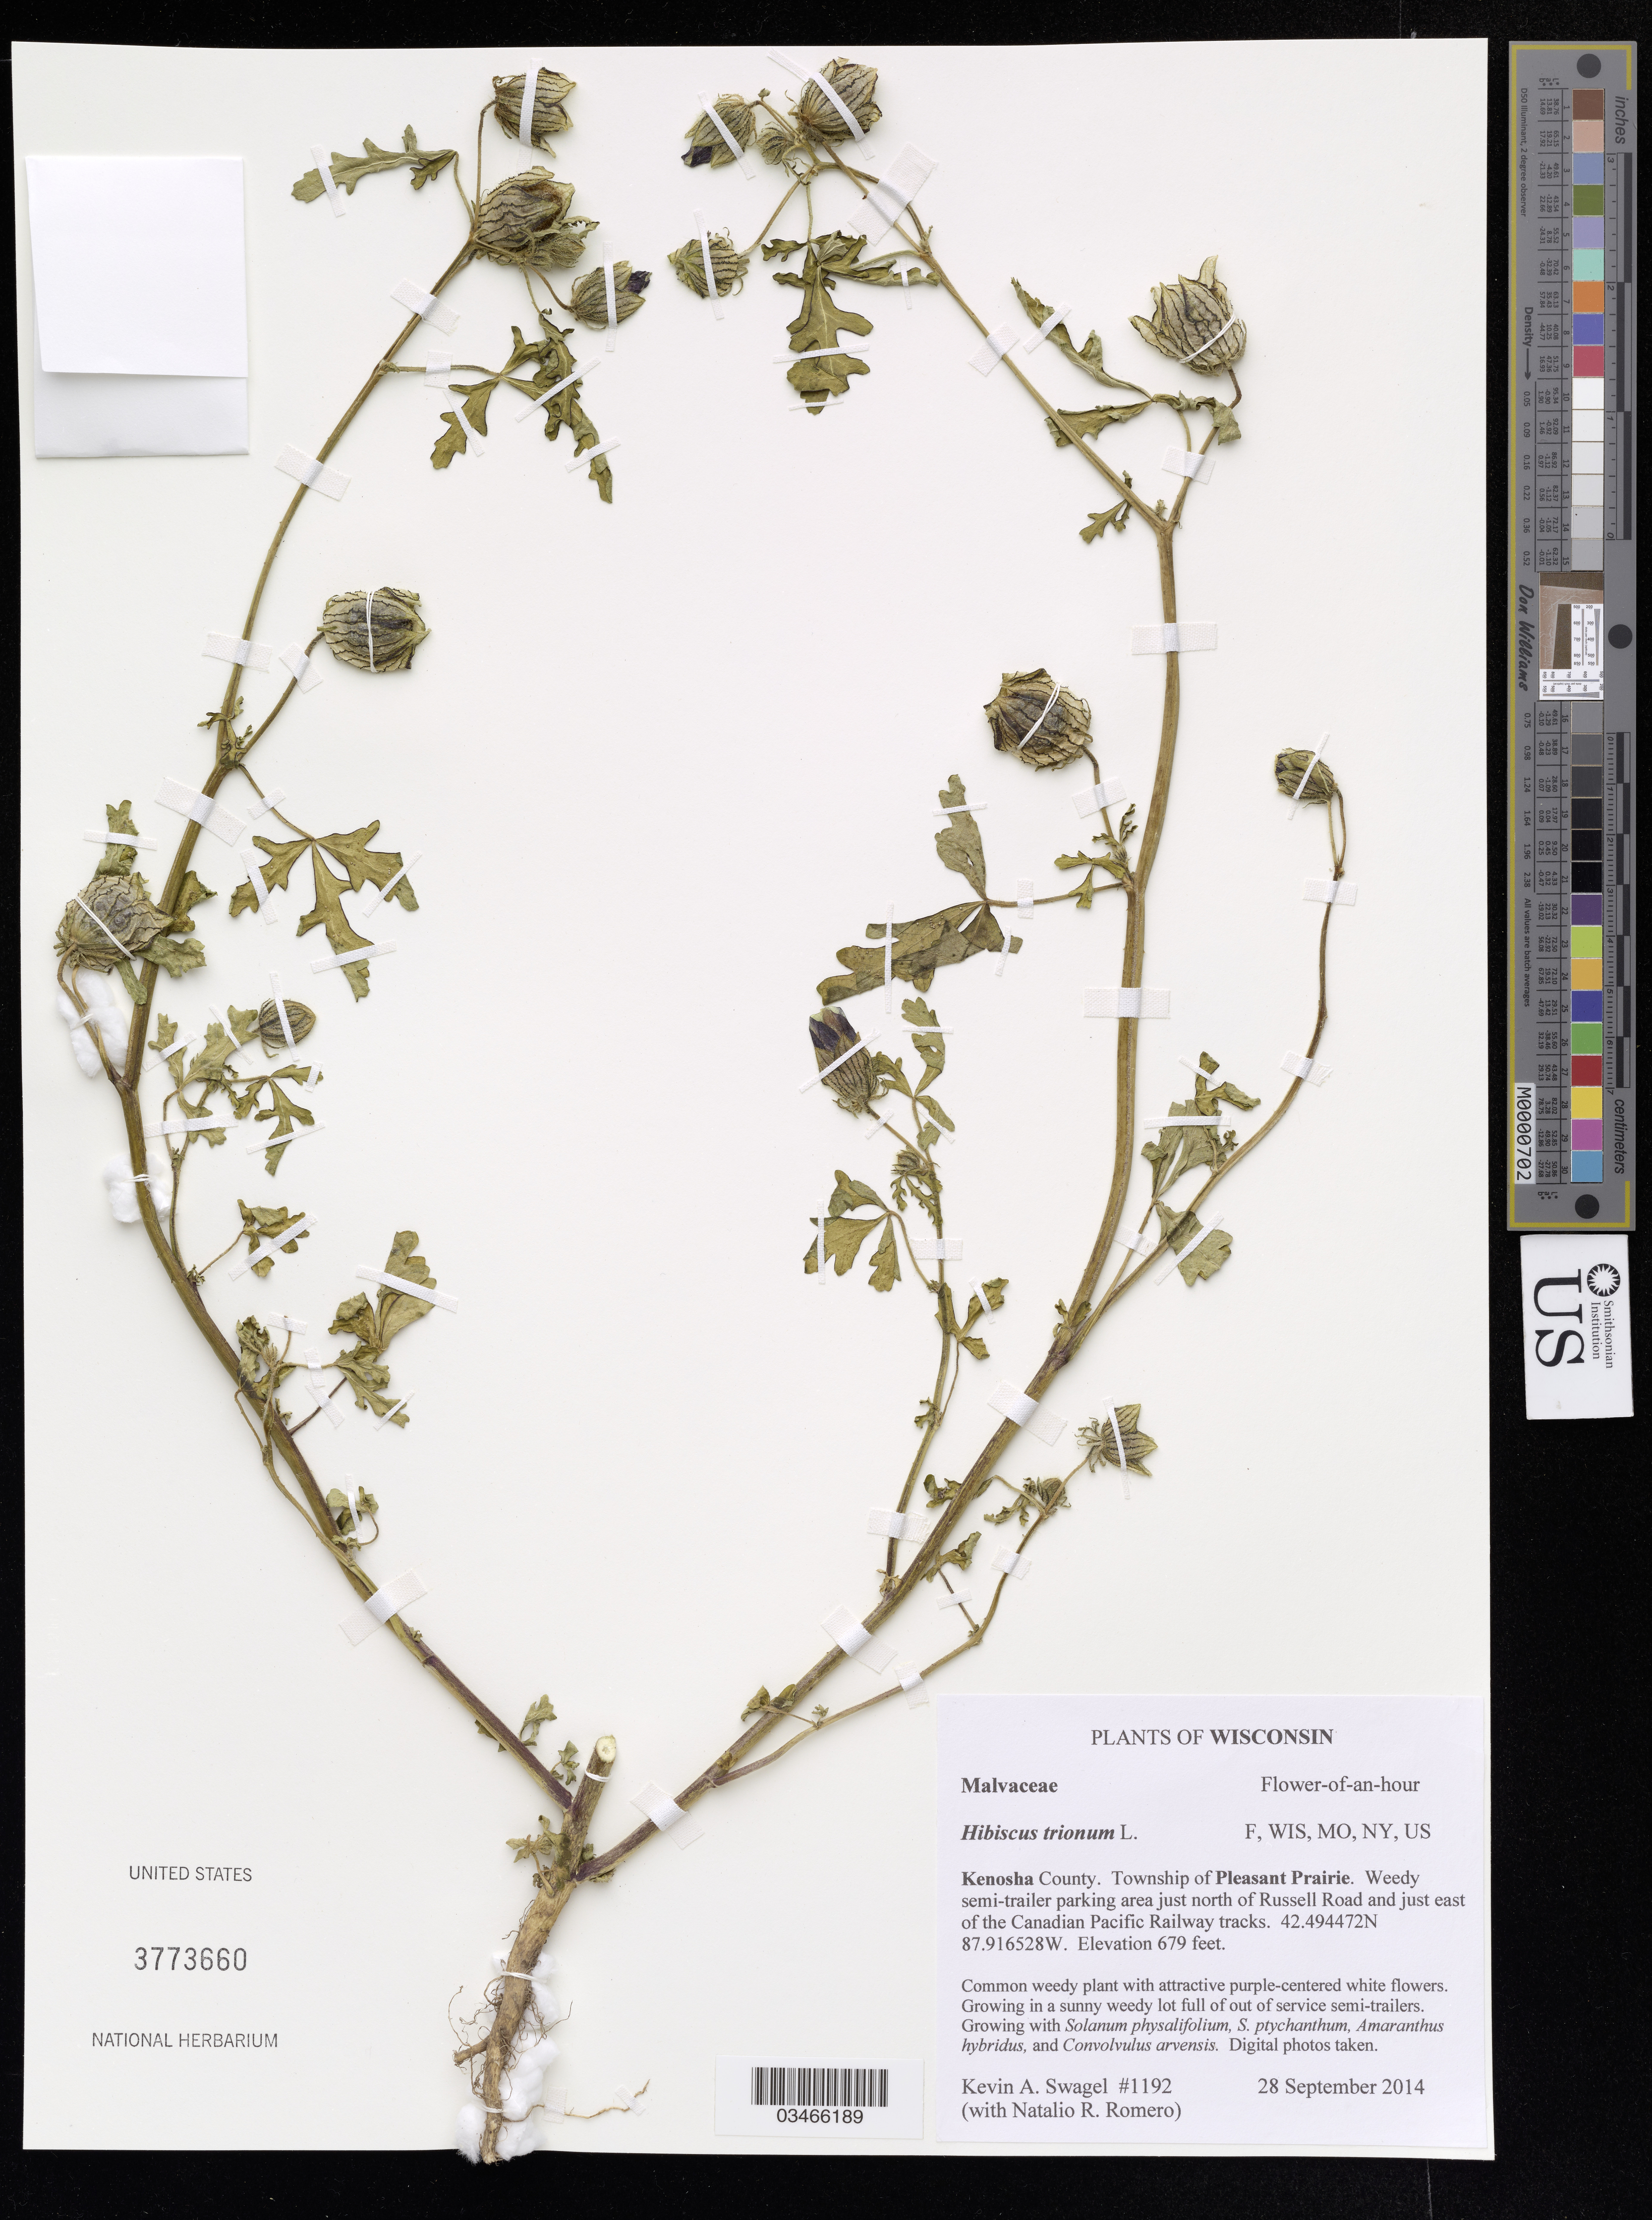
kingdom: Plantae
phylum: Tracheophyta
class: Magnoliopsida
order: Malvales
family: Malvaceae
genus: Hibiscus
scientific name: Hibiscus trionum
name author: L.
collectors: K. Swagel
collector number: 1192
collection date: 2014-09-28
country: United States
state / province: Wisconsin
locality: Kenosha County. Township of Pleasant Prairie. Weedy semi-trailer parking area just north of Russell Road and just east of the Canadian Pacific Railway tracks.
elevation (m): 146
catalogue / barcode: US 3773660